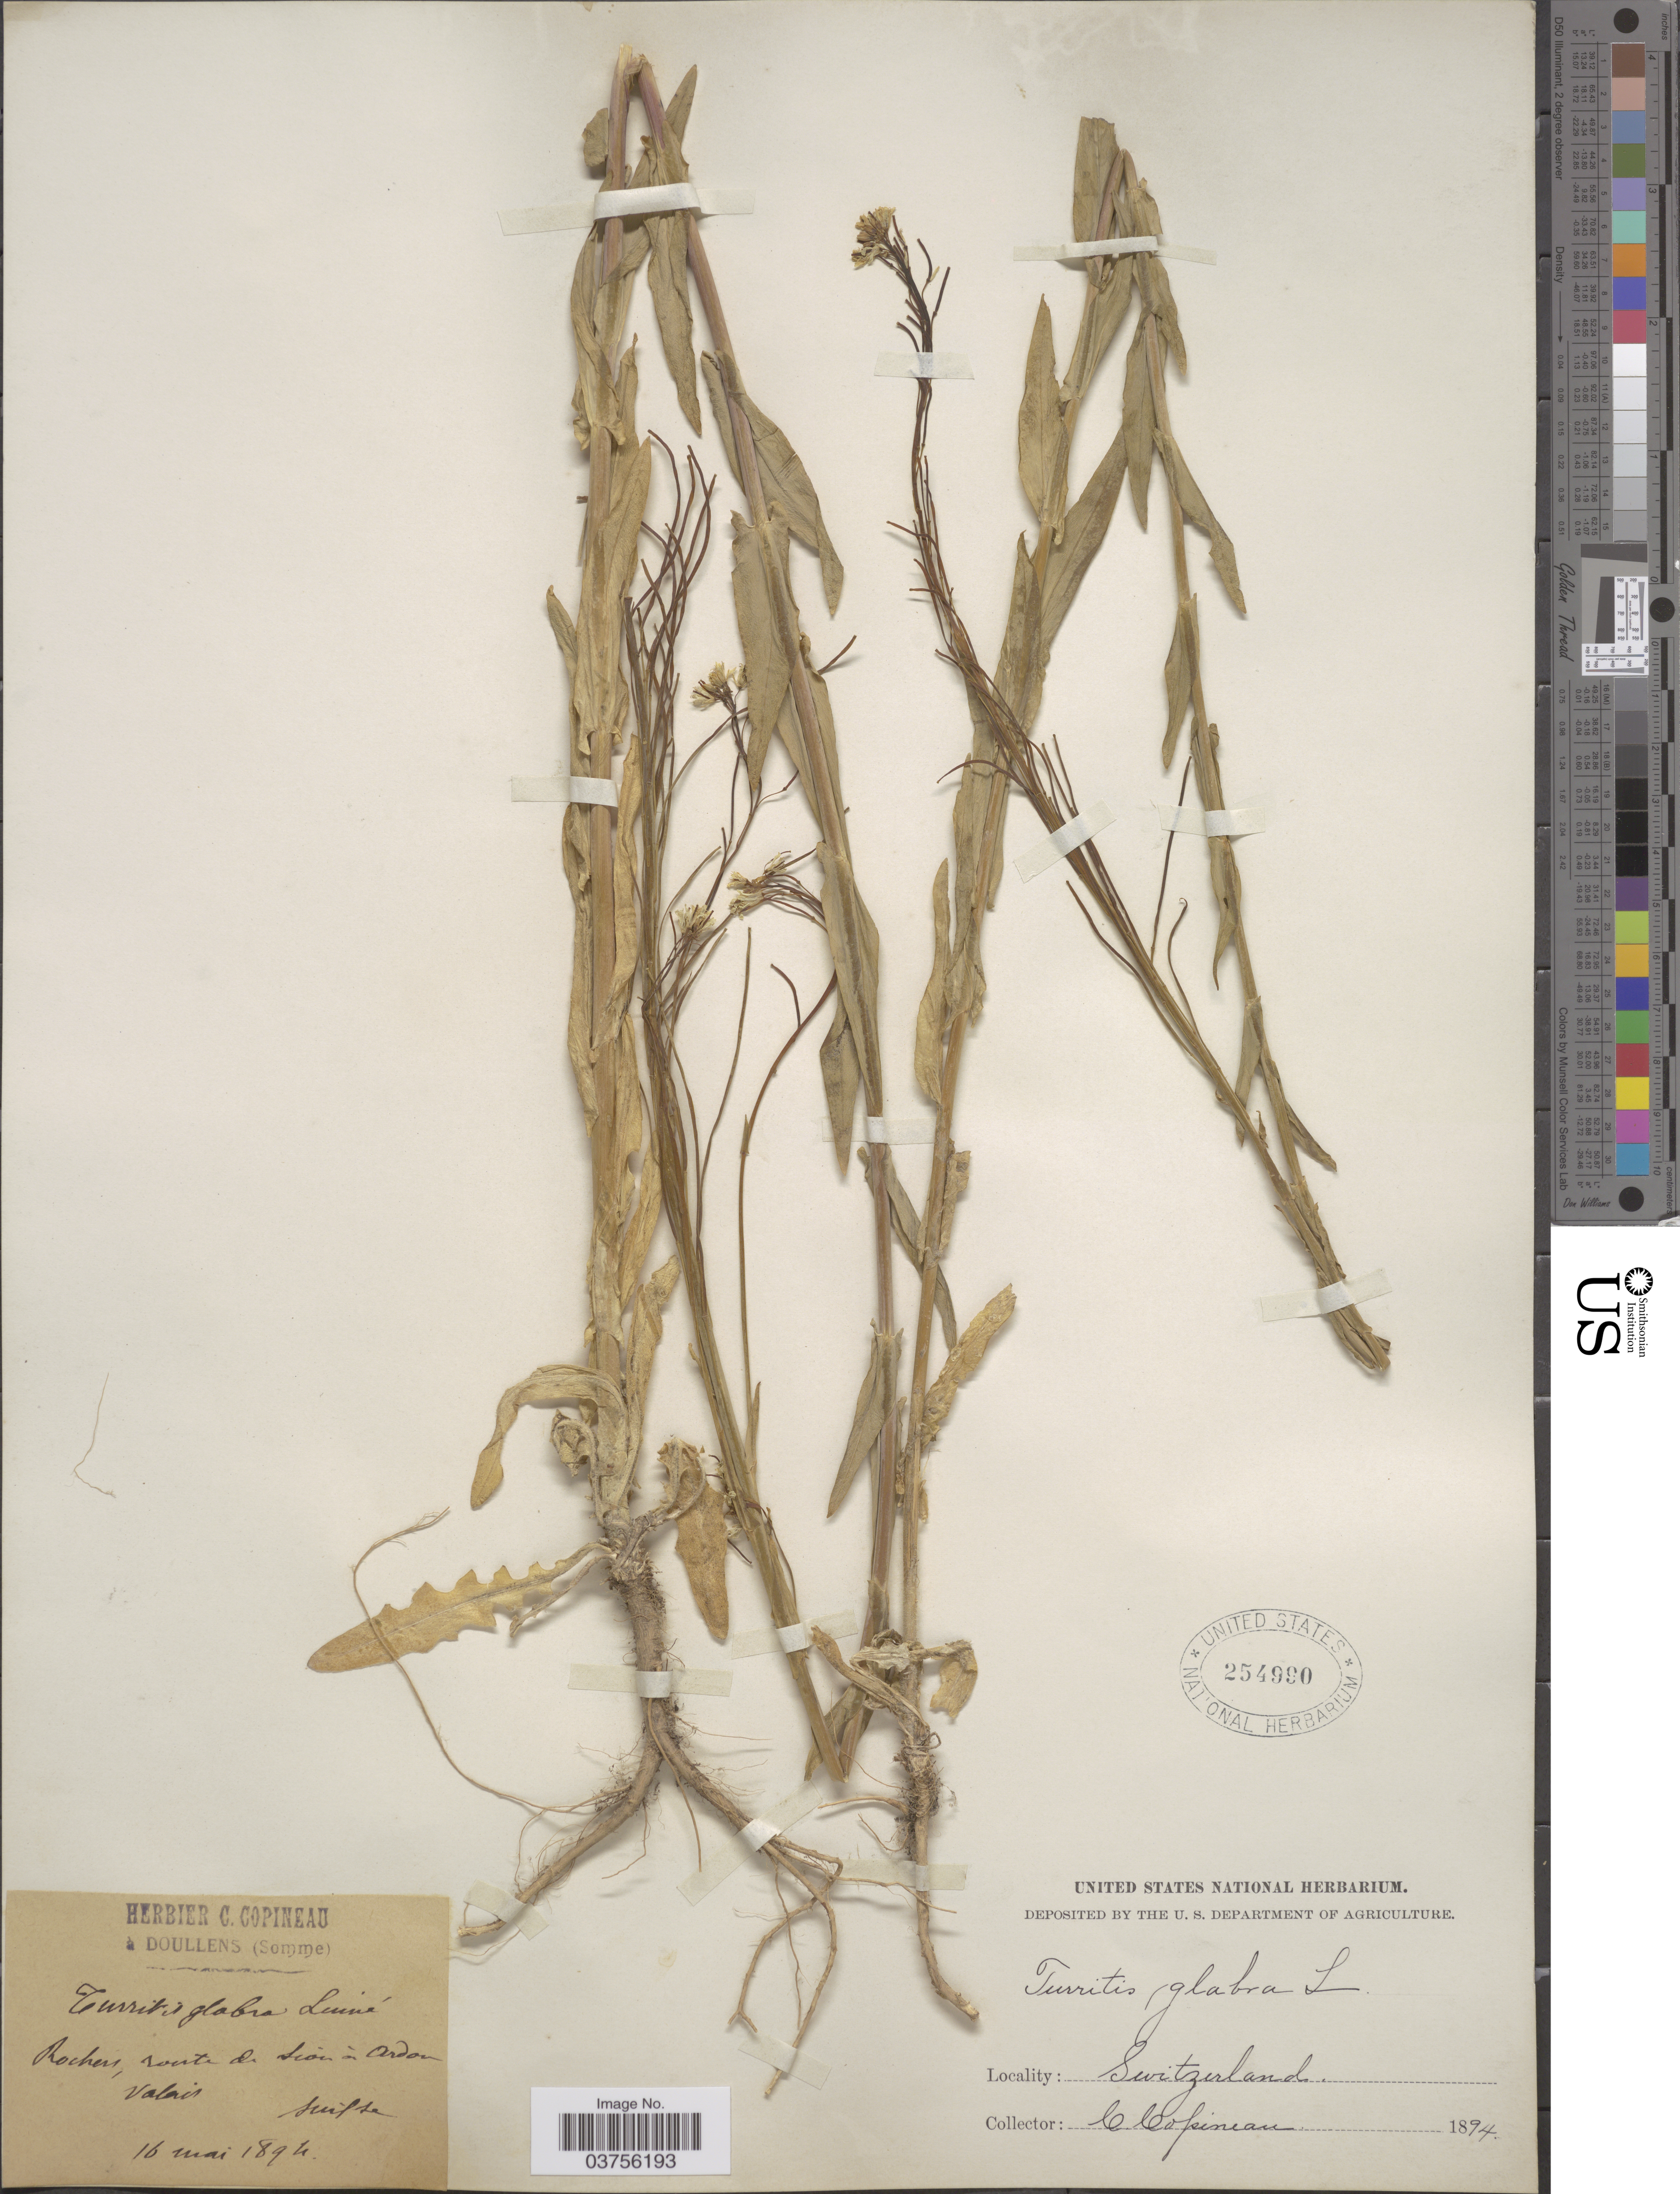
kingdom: Plantae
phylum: Tracheophyta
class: Magnoliopsida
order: Brassicales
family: Brassicaceae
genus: Turritis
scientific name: Turritis glabra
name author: L.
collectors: C. Copineau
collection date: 1894-05-16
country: Switzerland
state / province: Valais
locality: Rochers, route de Sion à Ardon. Suisse.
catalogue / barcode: US 254990